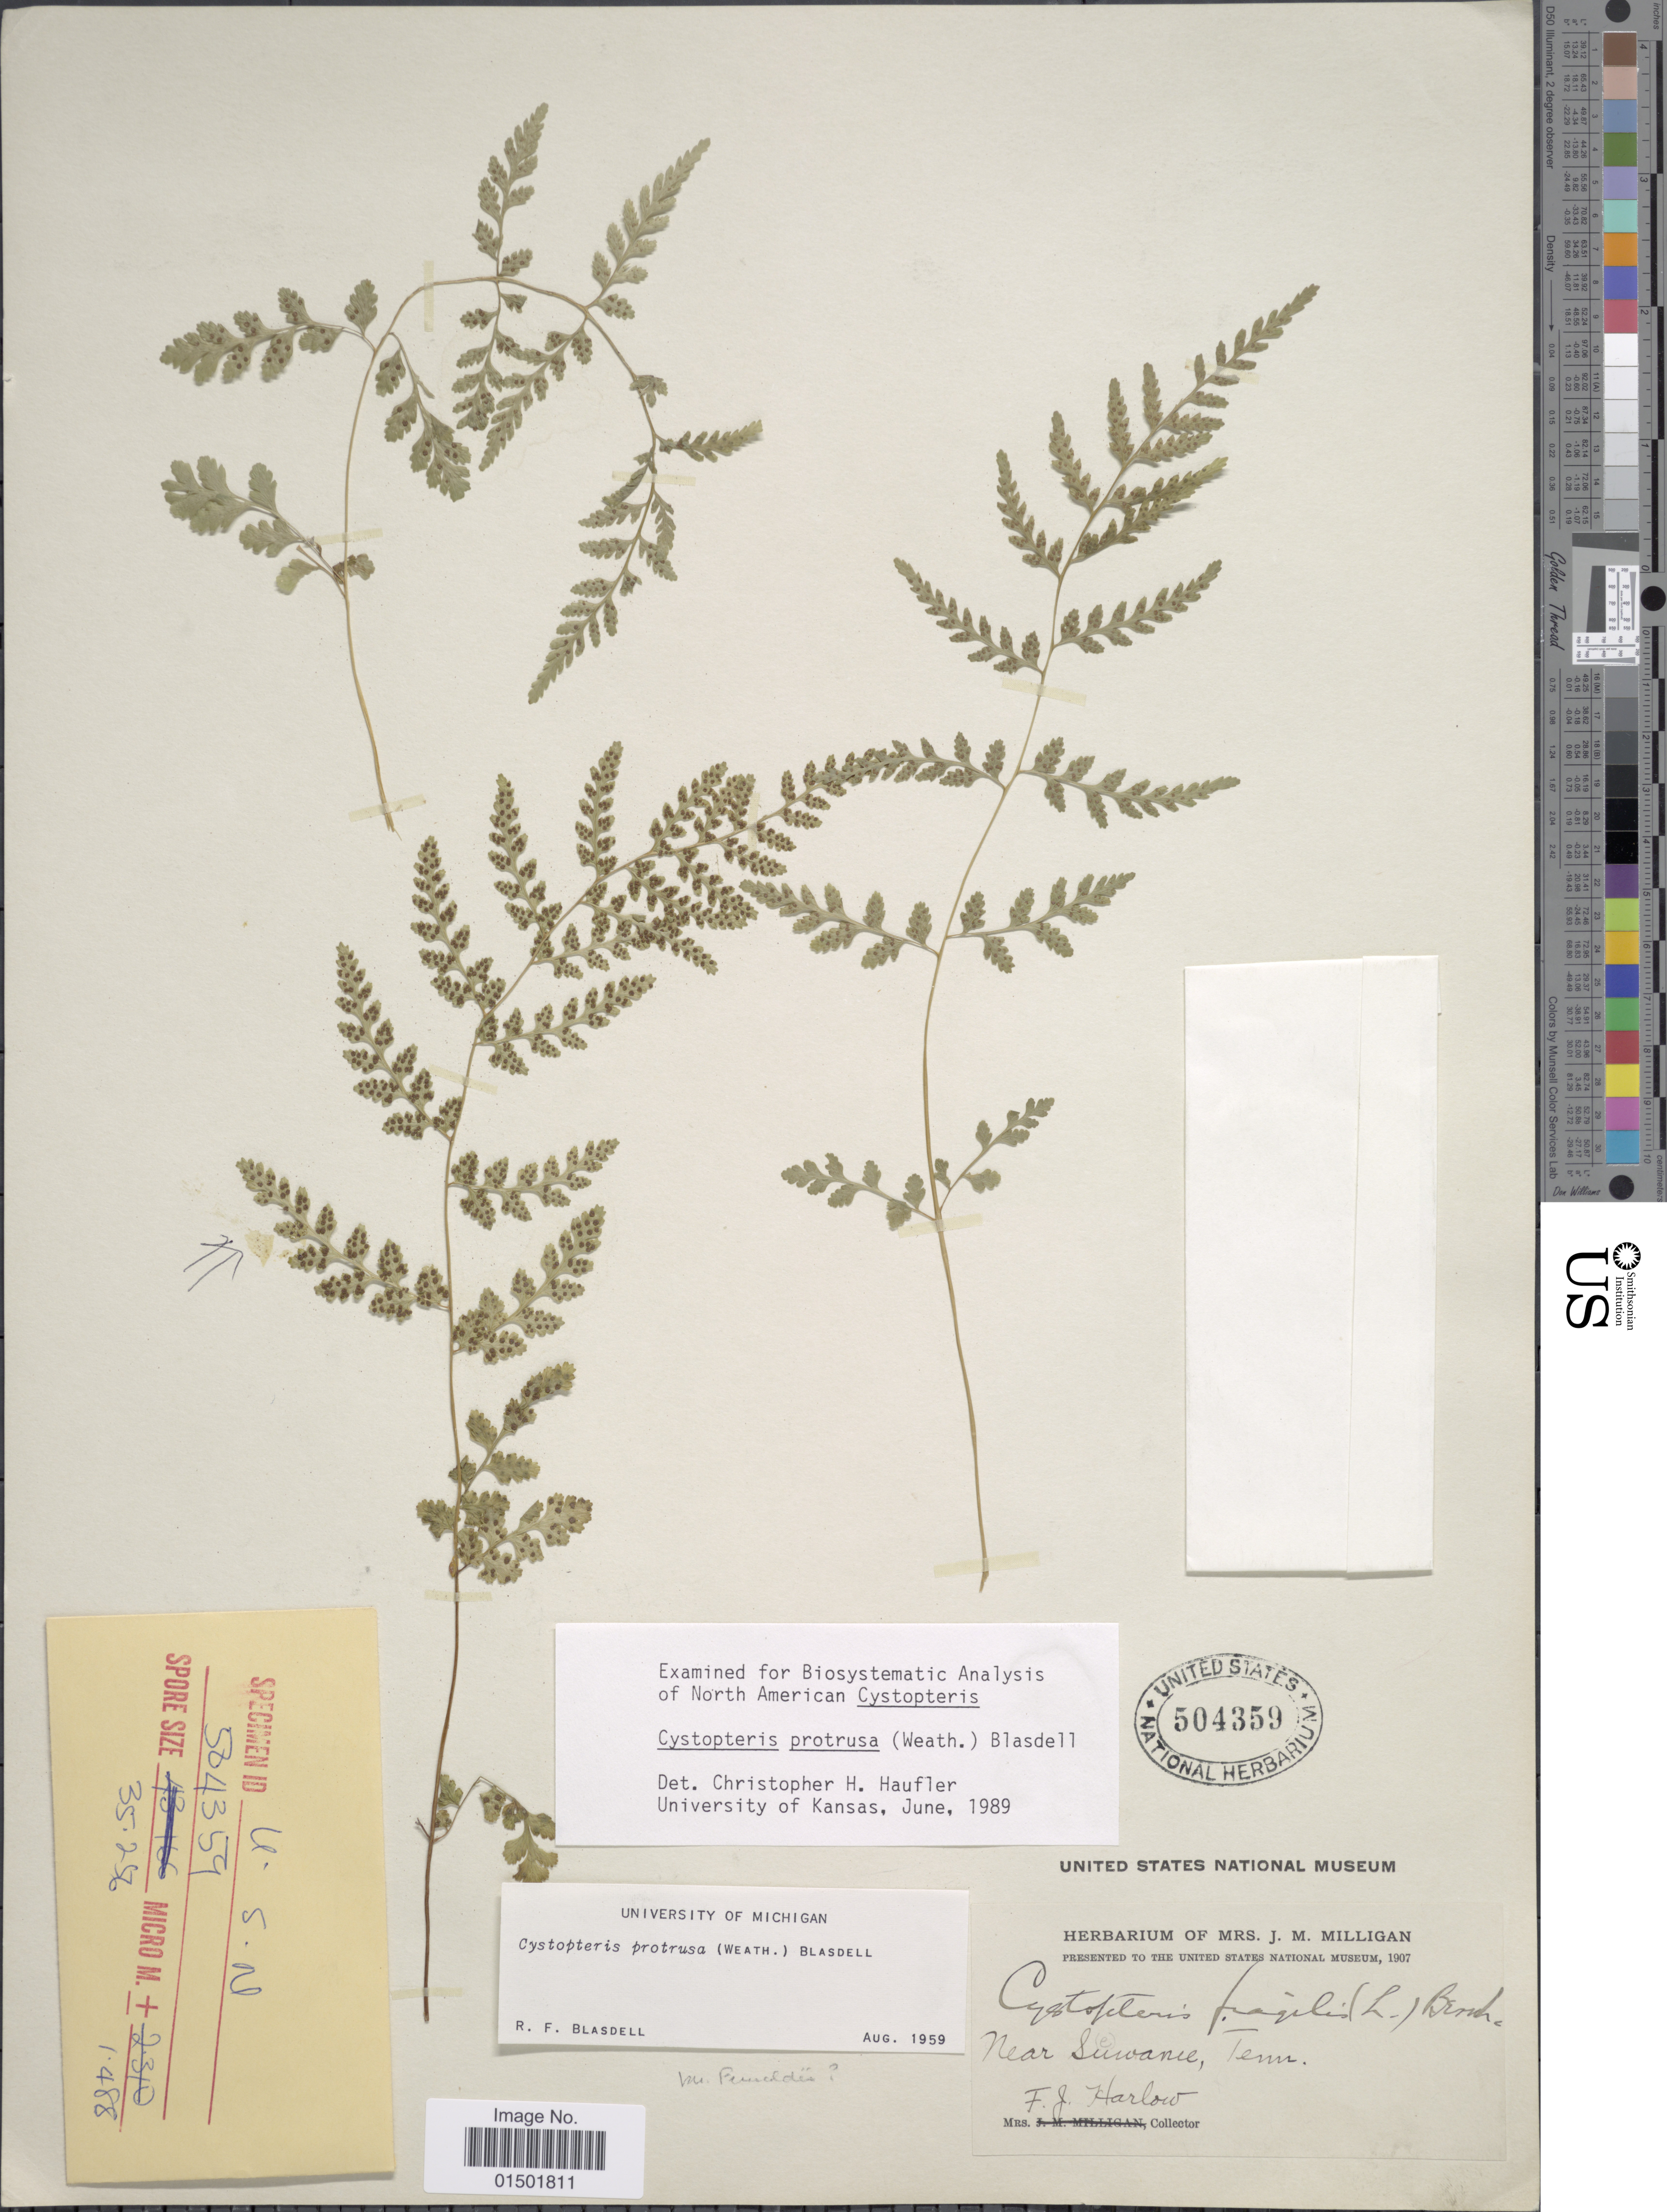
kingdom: Plantae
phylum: Tracheophyta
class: Polypodiopsida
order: Polypodiales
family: Cystopteridaceae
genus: Cystopteris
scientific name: Cystopteris protrusa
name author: (Weath.) Blasdell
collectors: F. Harlow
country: United States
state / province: Tennessee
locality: Near Sewanee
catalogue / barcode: US 504359